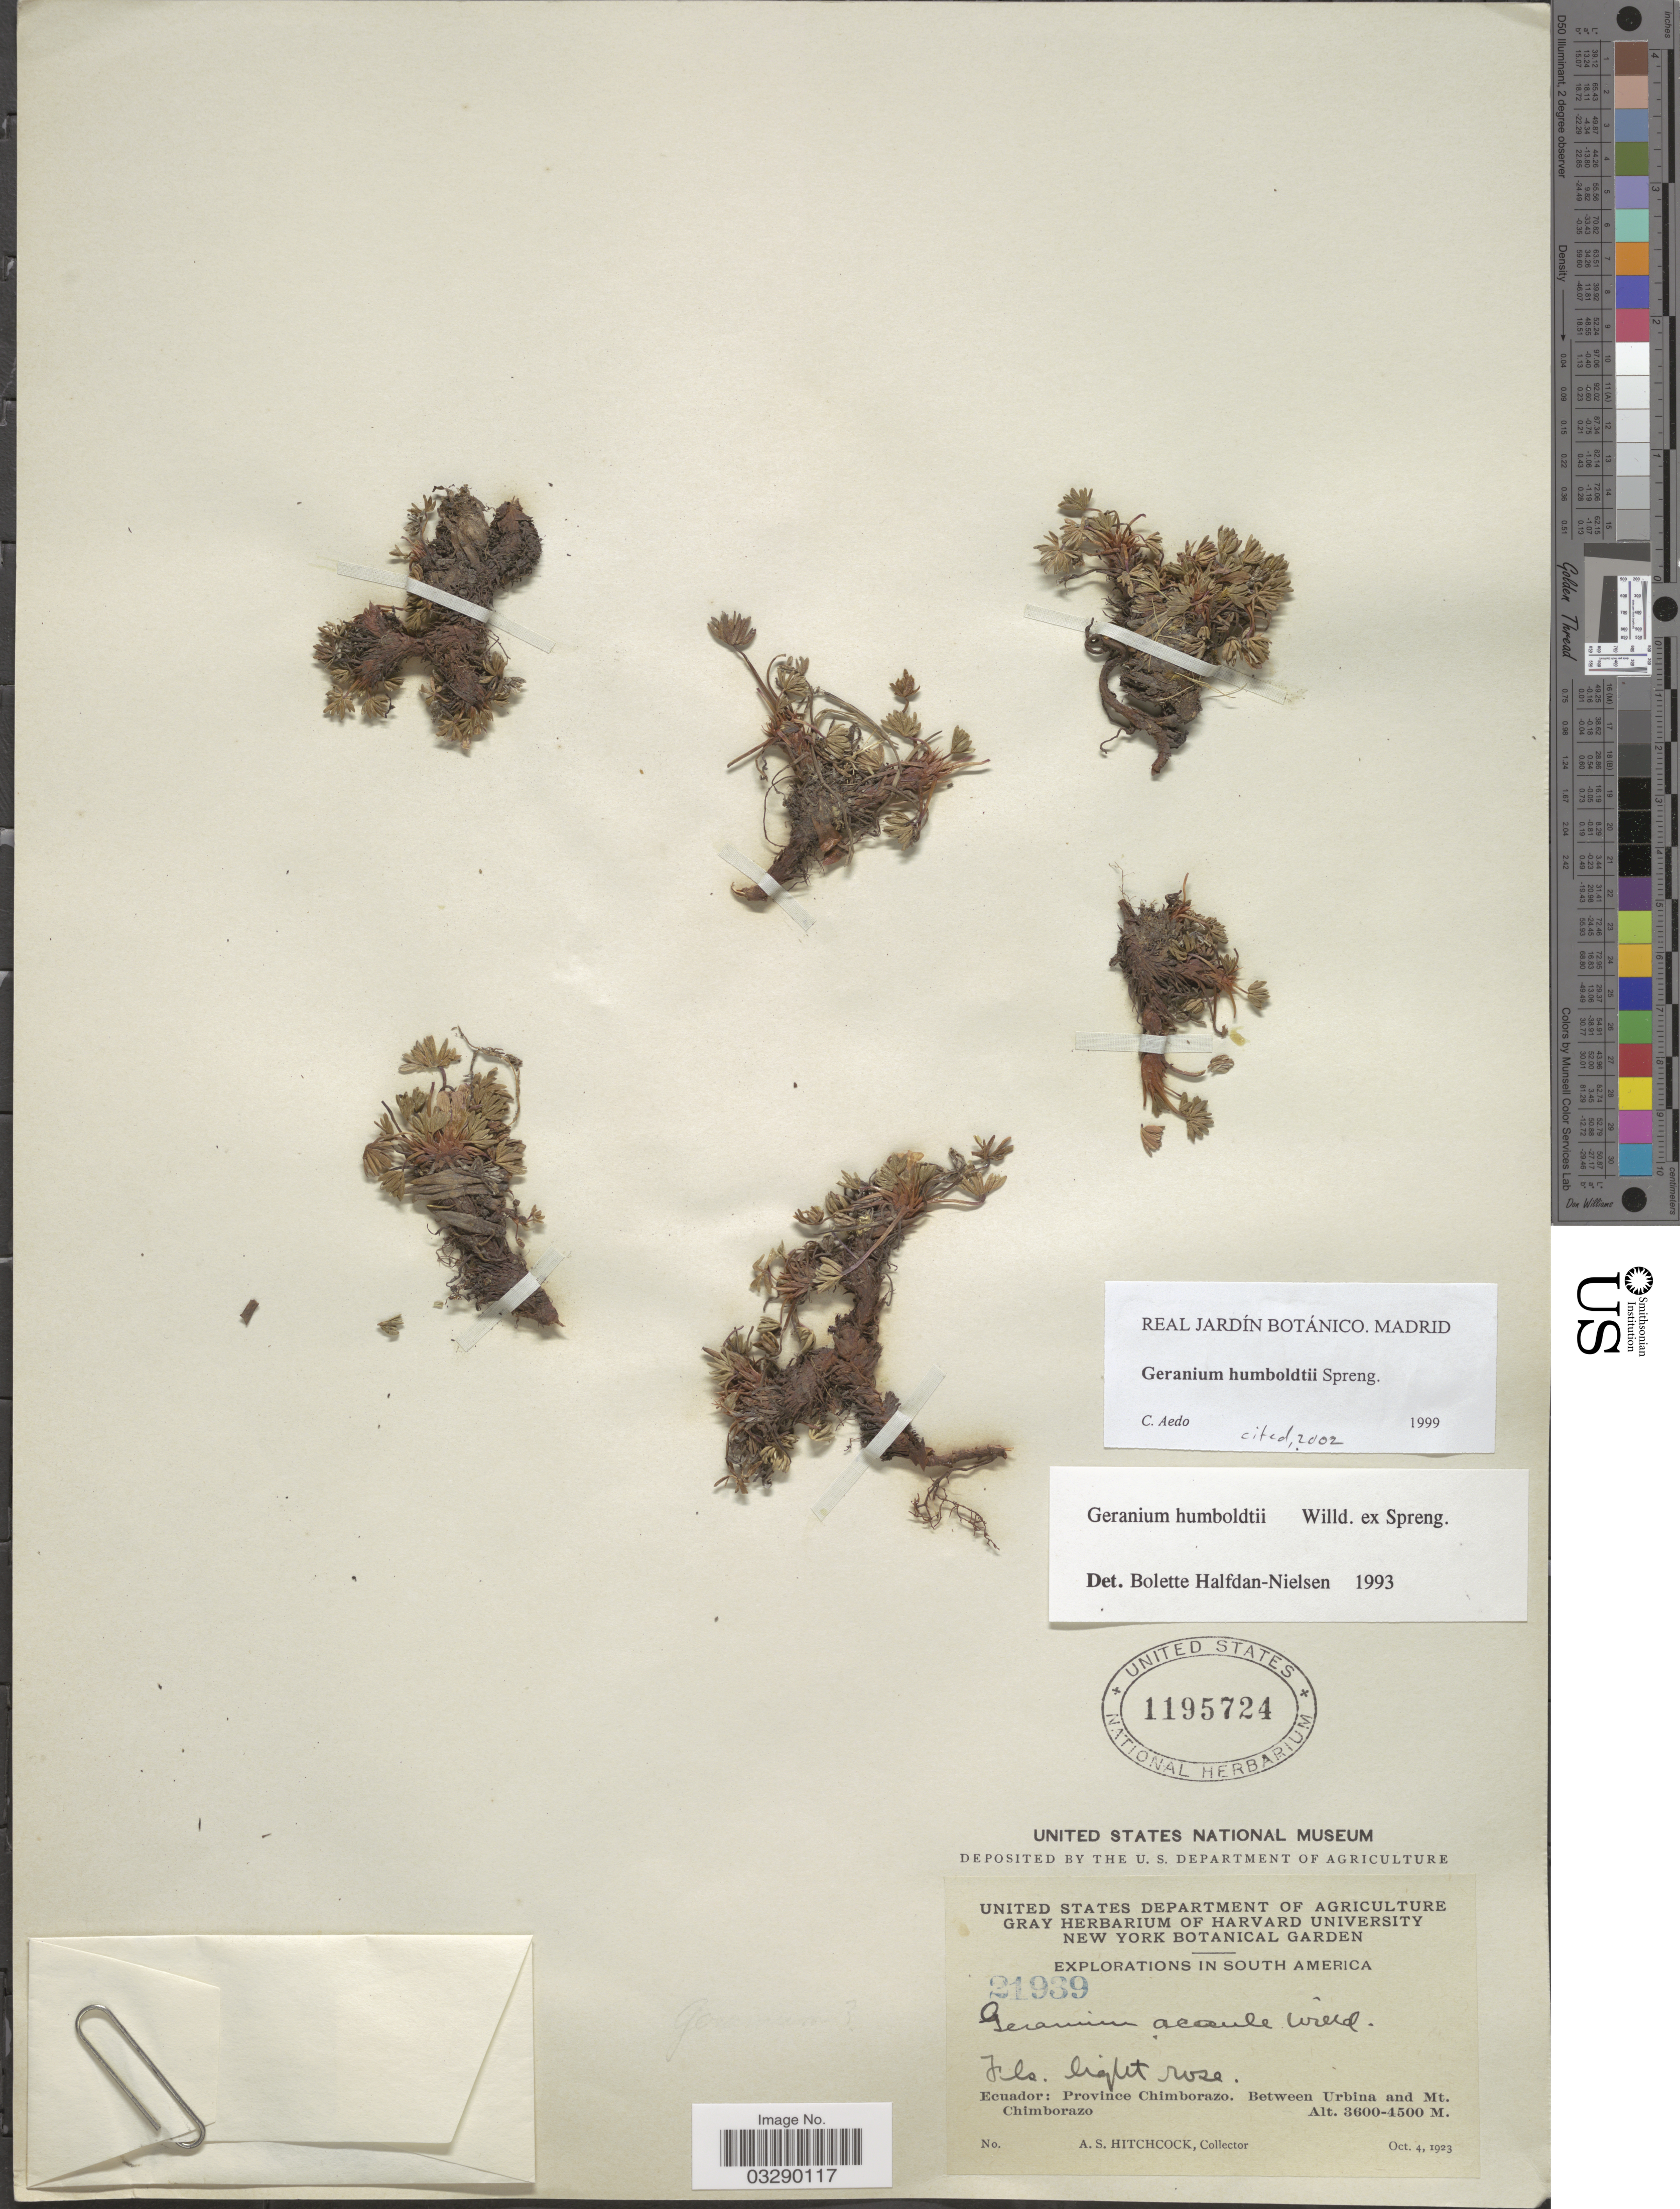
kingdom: Plantae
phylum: Tracheophyta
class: Magnoliopsida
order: Geraniales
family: Geraniaceae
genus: Geranium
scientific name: Geranium humboldtii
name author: Willd. ex Spreng.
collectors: A. S. Hitchcock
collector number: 21939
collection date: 1923-10-04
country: Ecuador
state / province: Chimborazo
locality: Province Chimborazo. Between Urbina and Mt. Chimborazo.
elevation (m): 3600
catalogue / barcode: US 1195724